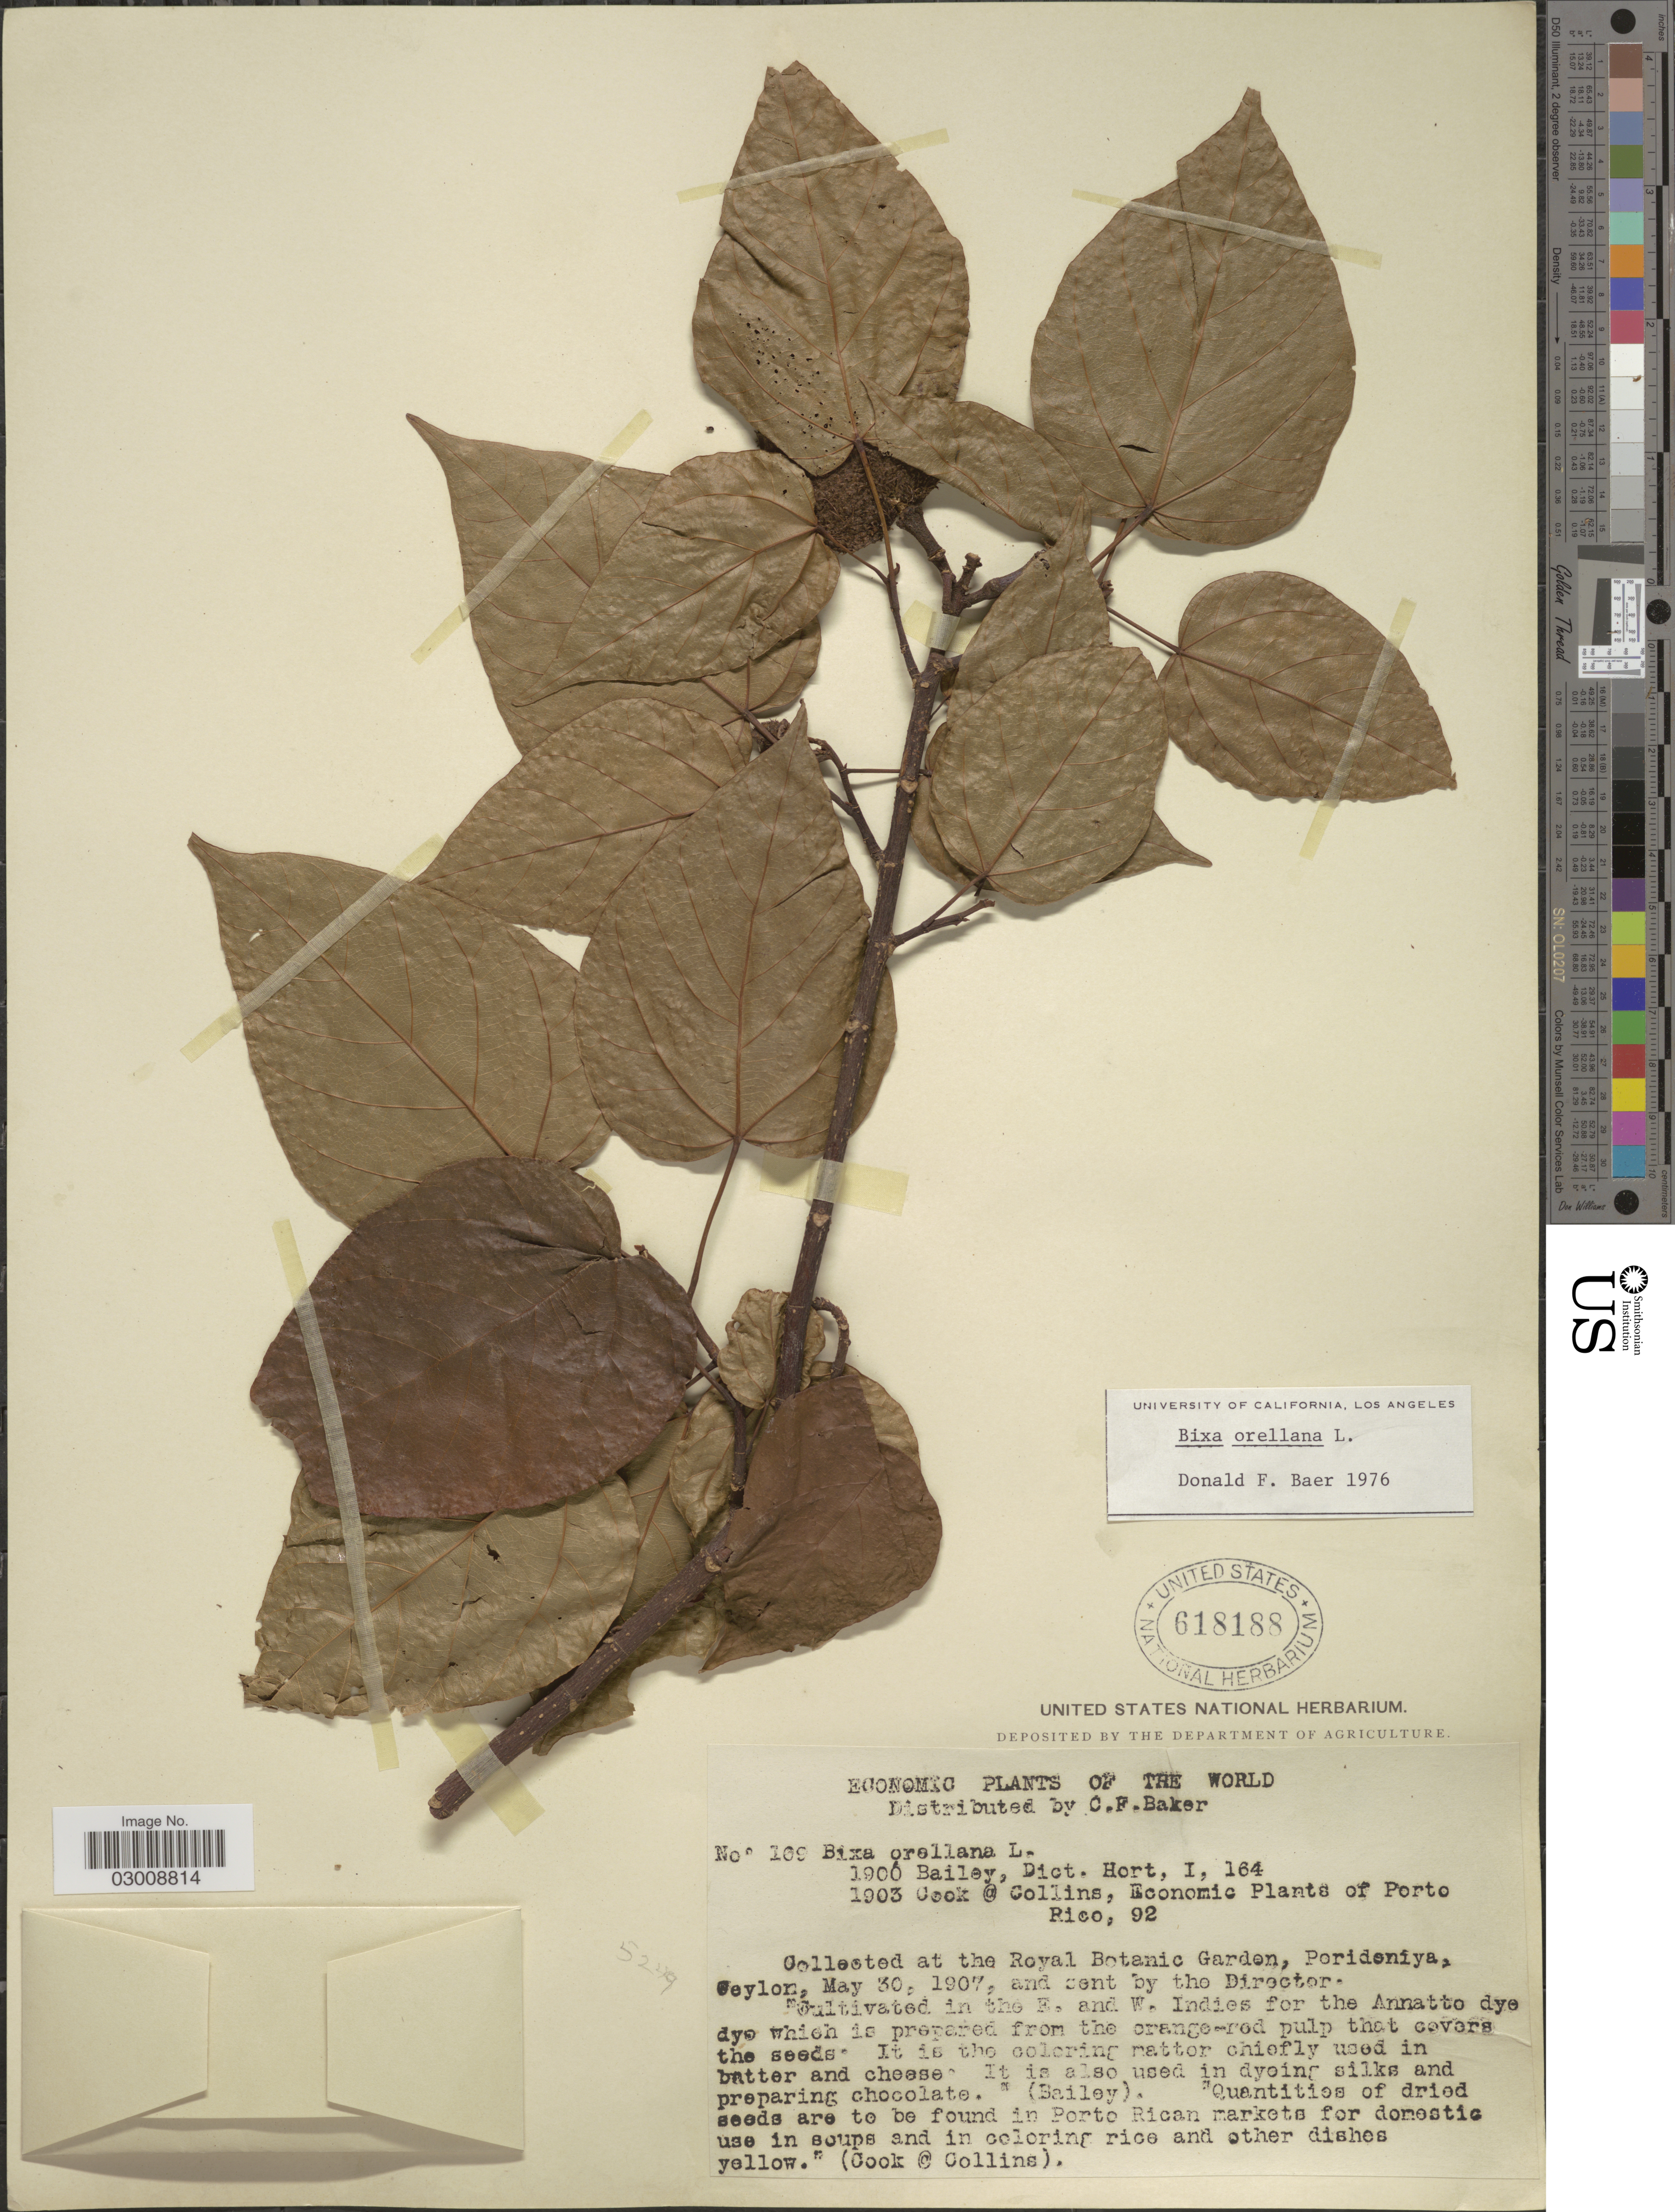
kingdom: Plantae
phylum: Tracheophyta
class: Magnoliopsida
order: Malvales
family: Bixaceae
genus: Bixa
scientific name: Bixa orellana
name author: L.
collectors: C. F. Baker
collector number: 109*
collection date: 1907-05-30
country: Sri Lanka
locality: The World. At the Royal Botanic Garden, Perideniya, Ceylon.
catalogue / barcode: US 618188